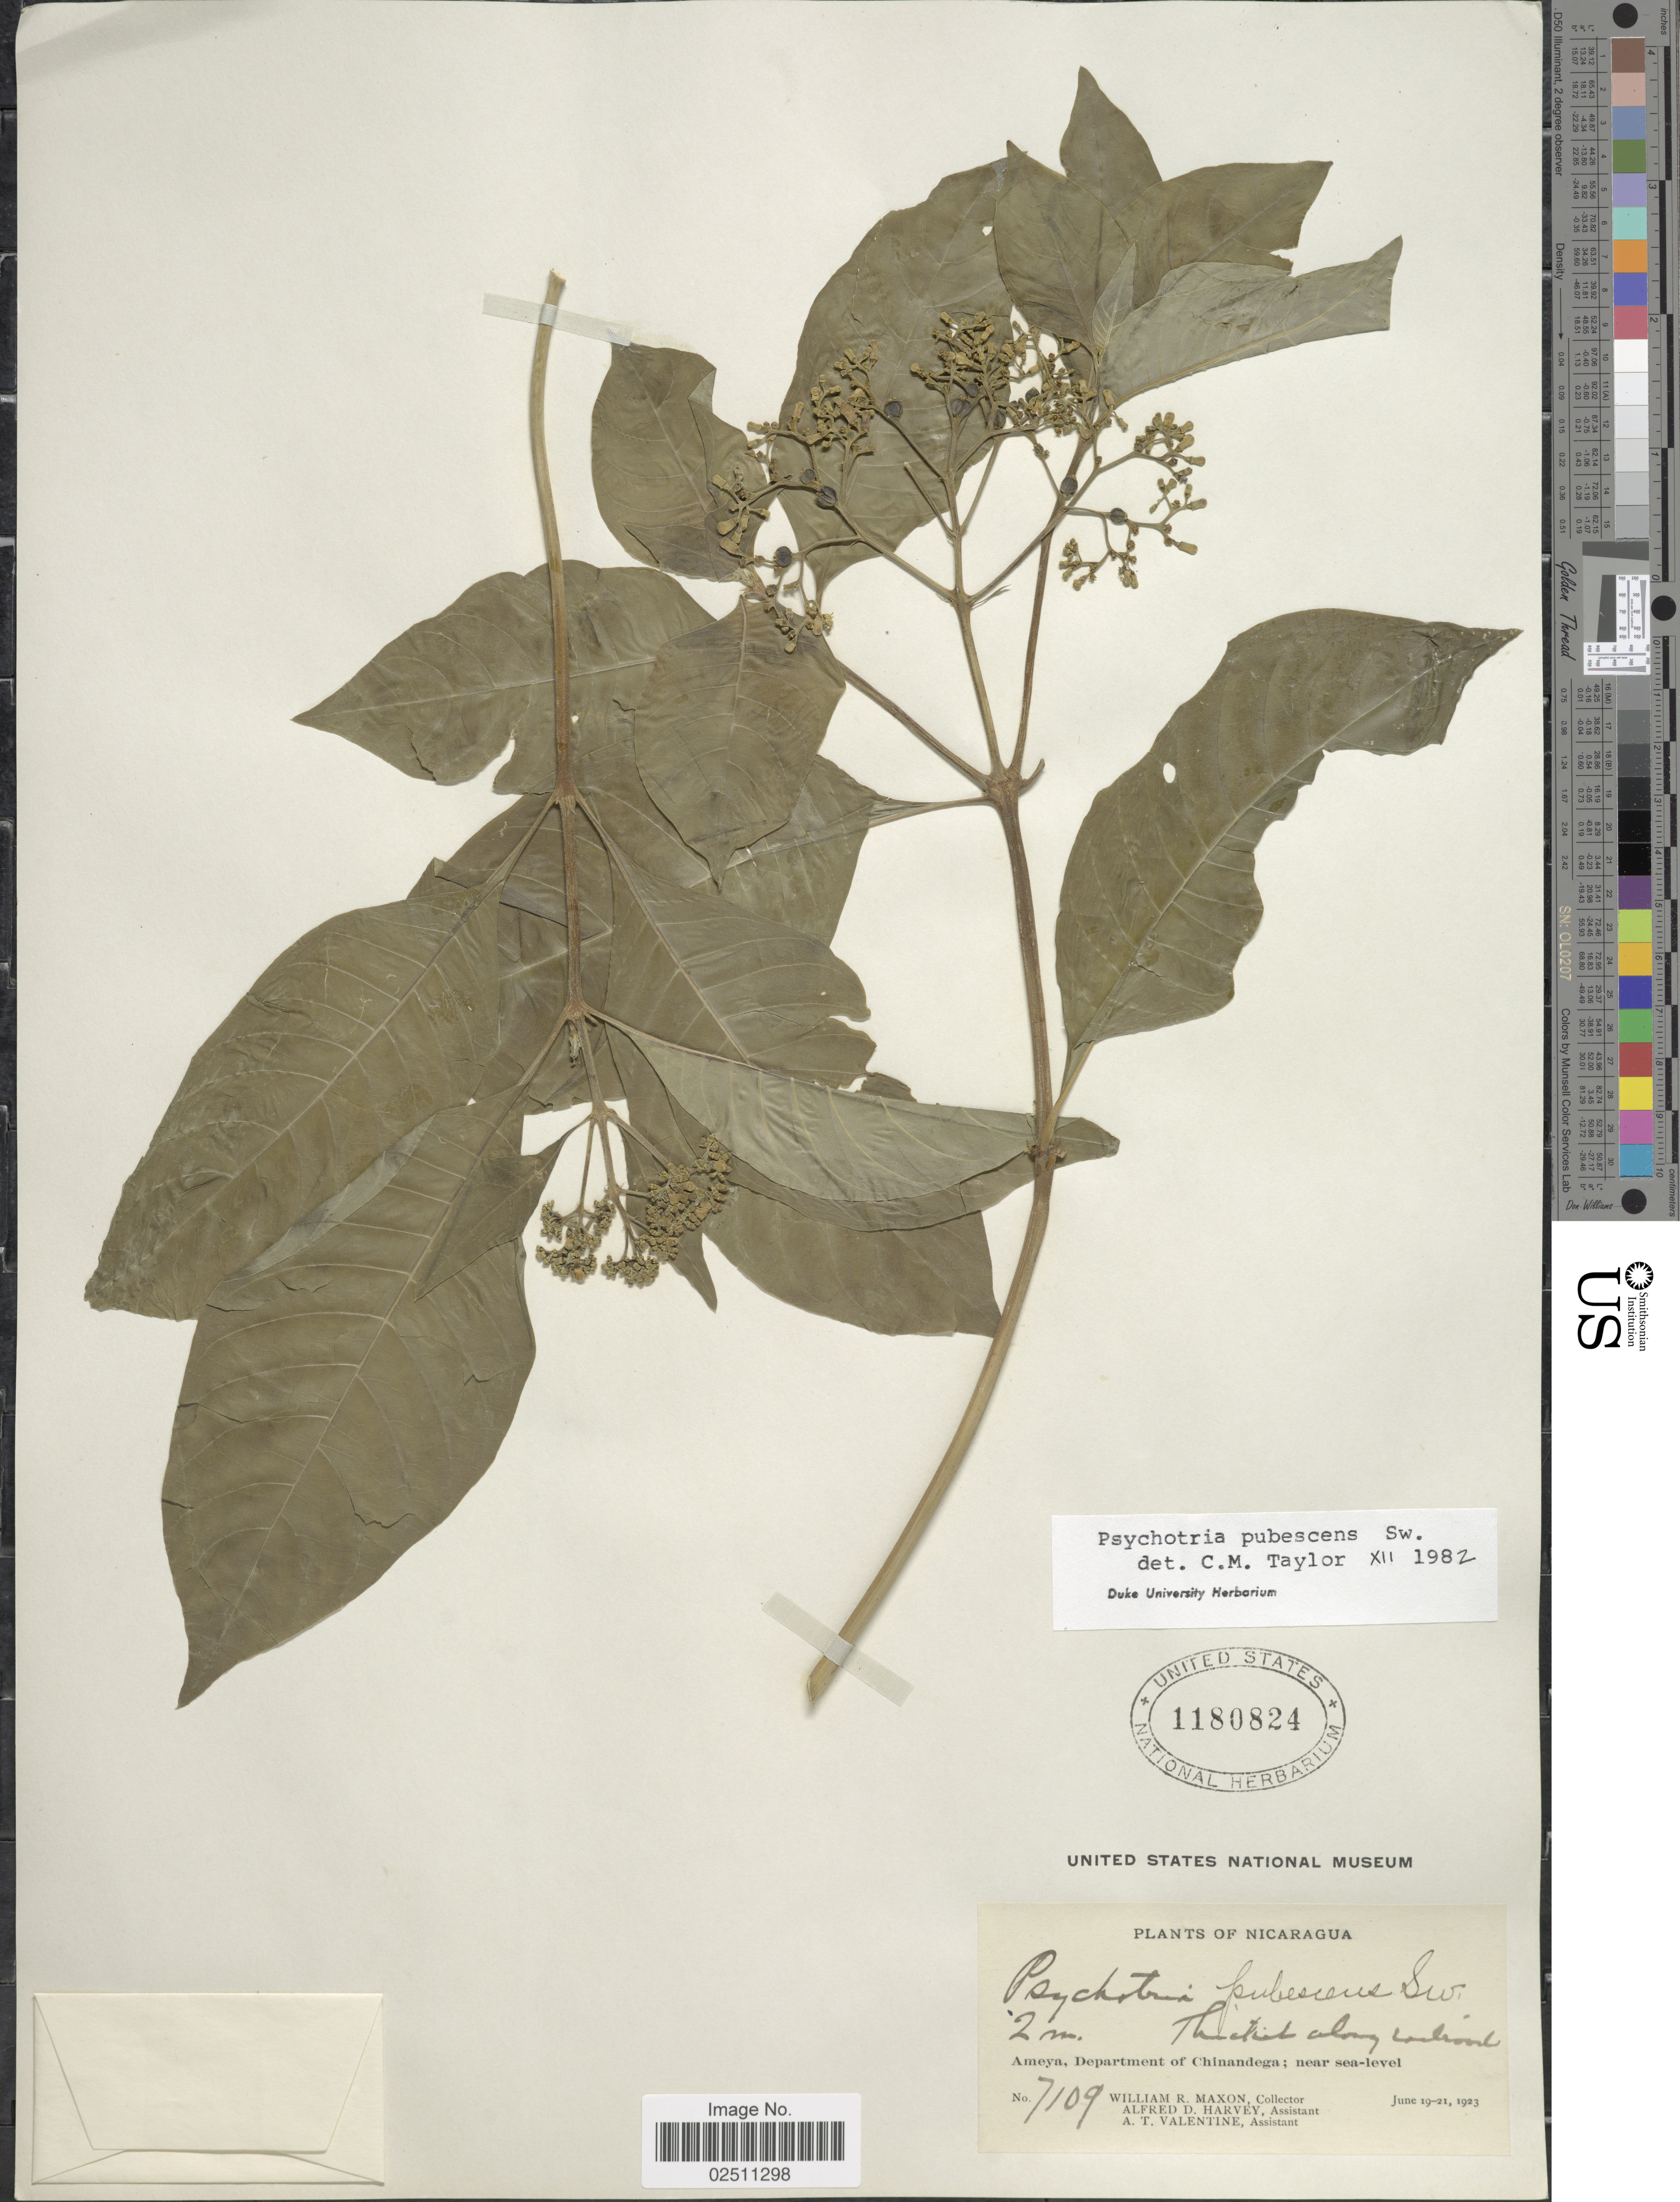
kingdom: Plantae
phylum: Tracheophyta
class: Magnoliopsida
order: Gentianales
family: Rubiaceae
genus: Psychotria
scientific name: Psychotria pubescens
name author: Sw.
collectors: W. R. Maxon, A. D. Harvey & A. Valentine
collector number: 7109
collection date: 1923-06-19/1923-06-21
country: Nicaragua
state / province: Chinandega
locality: Ameya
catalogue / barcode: US 1180824